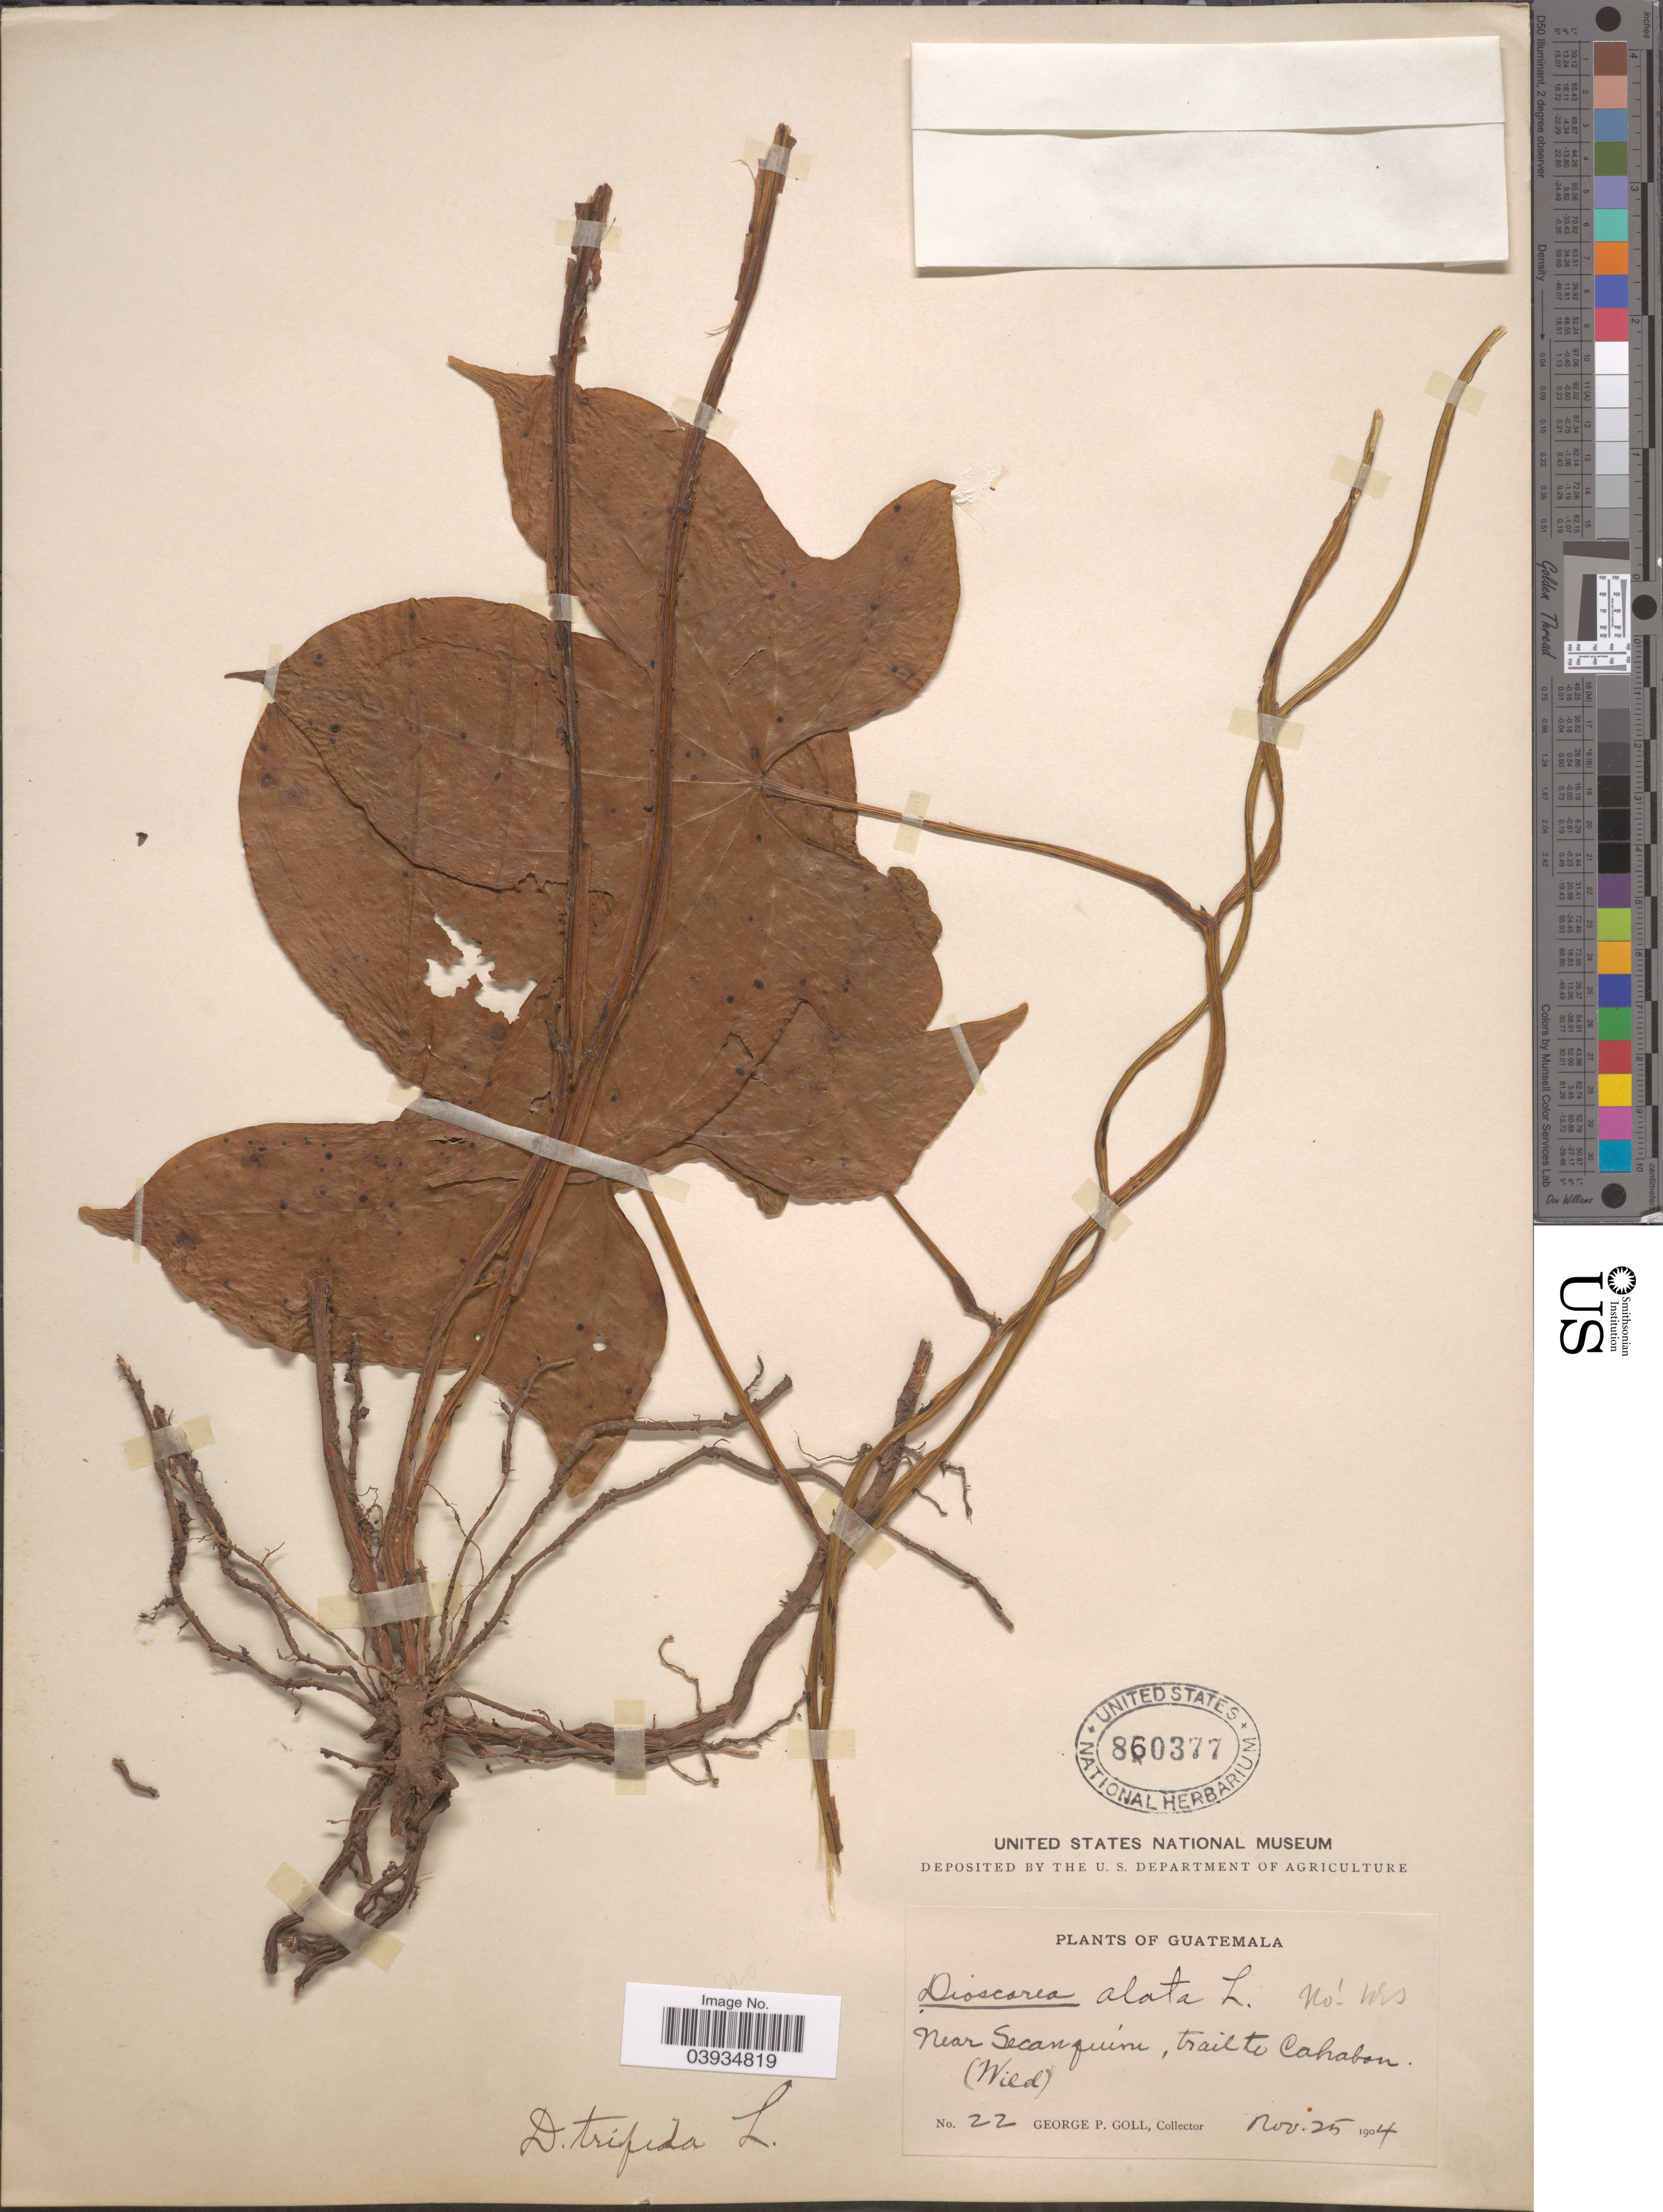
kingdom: Plantae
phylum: Tracheophyta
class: Liliopsida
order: Dioscoreales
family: Dioscoreaceae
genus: Dioscorea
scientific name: Dioscorea trifida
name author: L. f.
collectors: G. P. Goll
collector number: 22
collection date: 1904-11-25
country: Guatemala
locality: Near Secanquim, trail to Cahabon. (Wild).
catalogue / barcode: US 860377